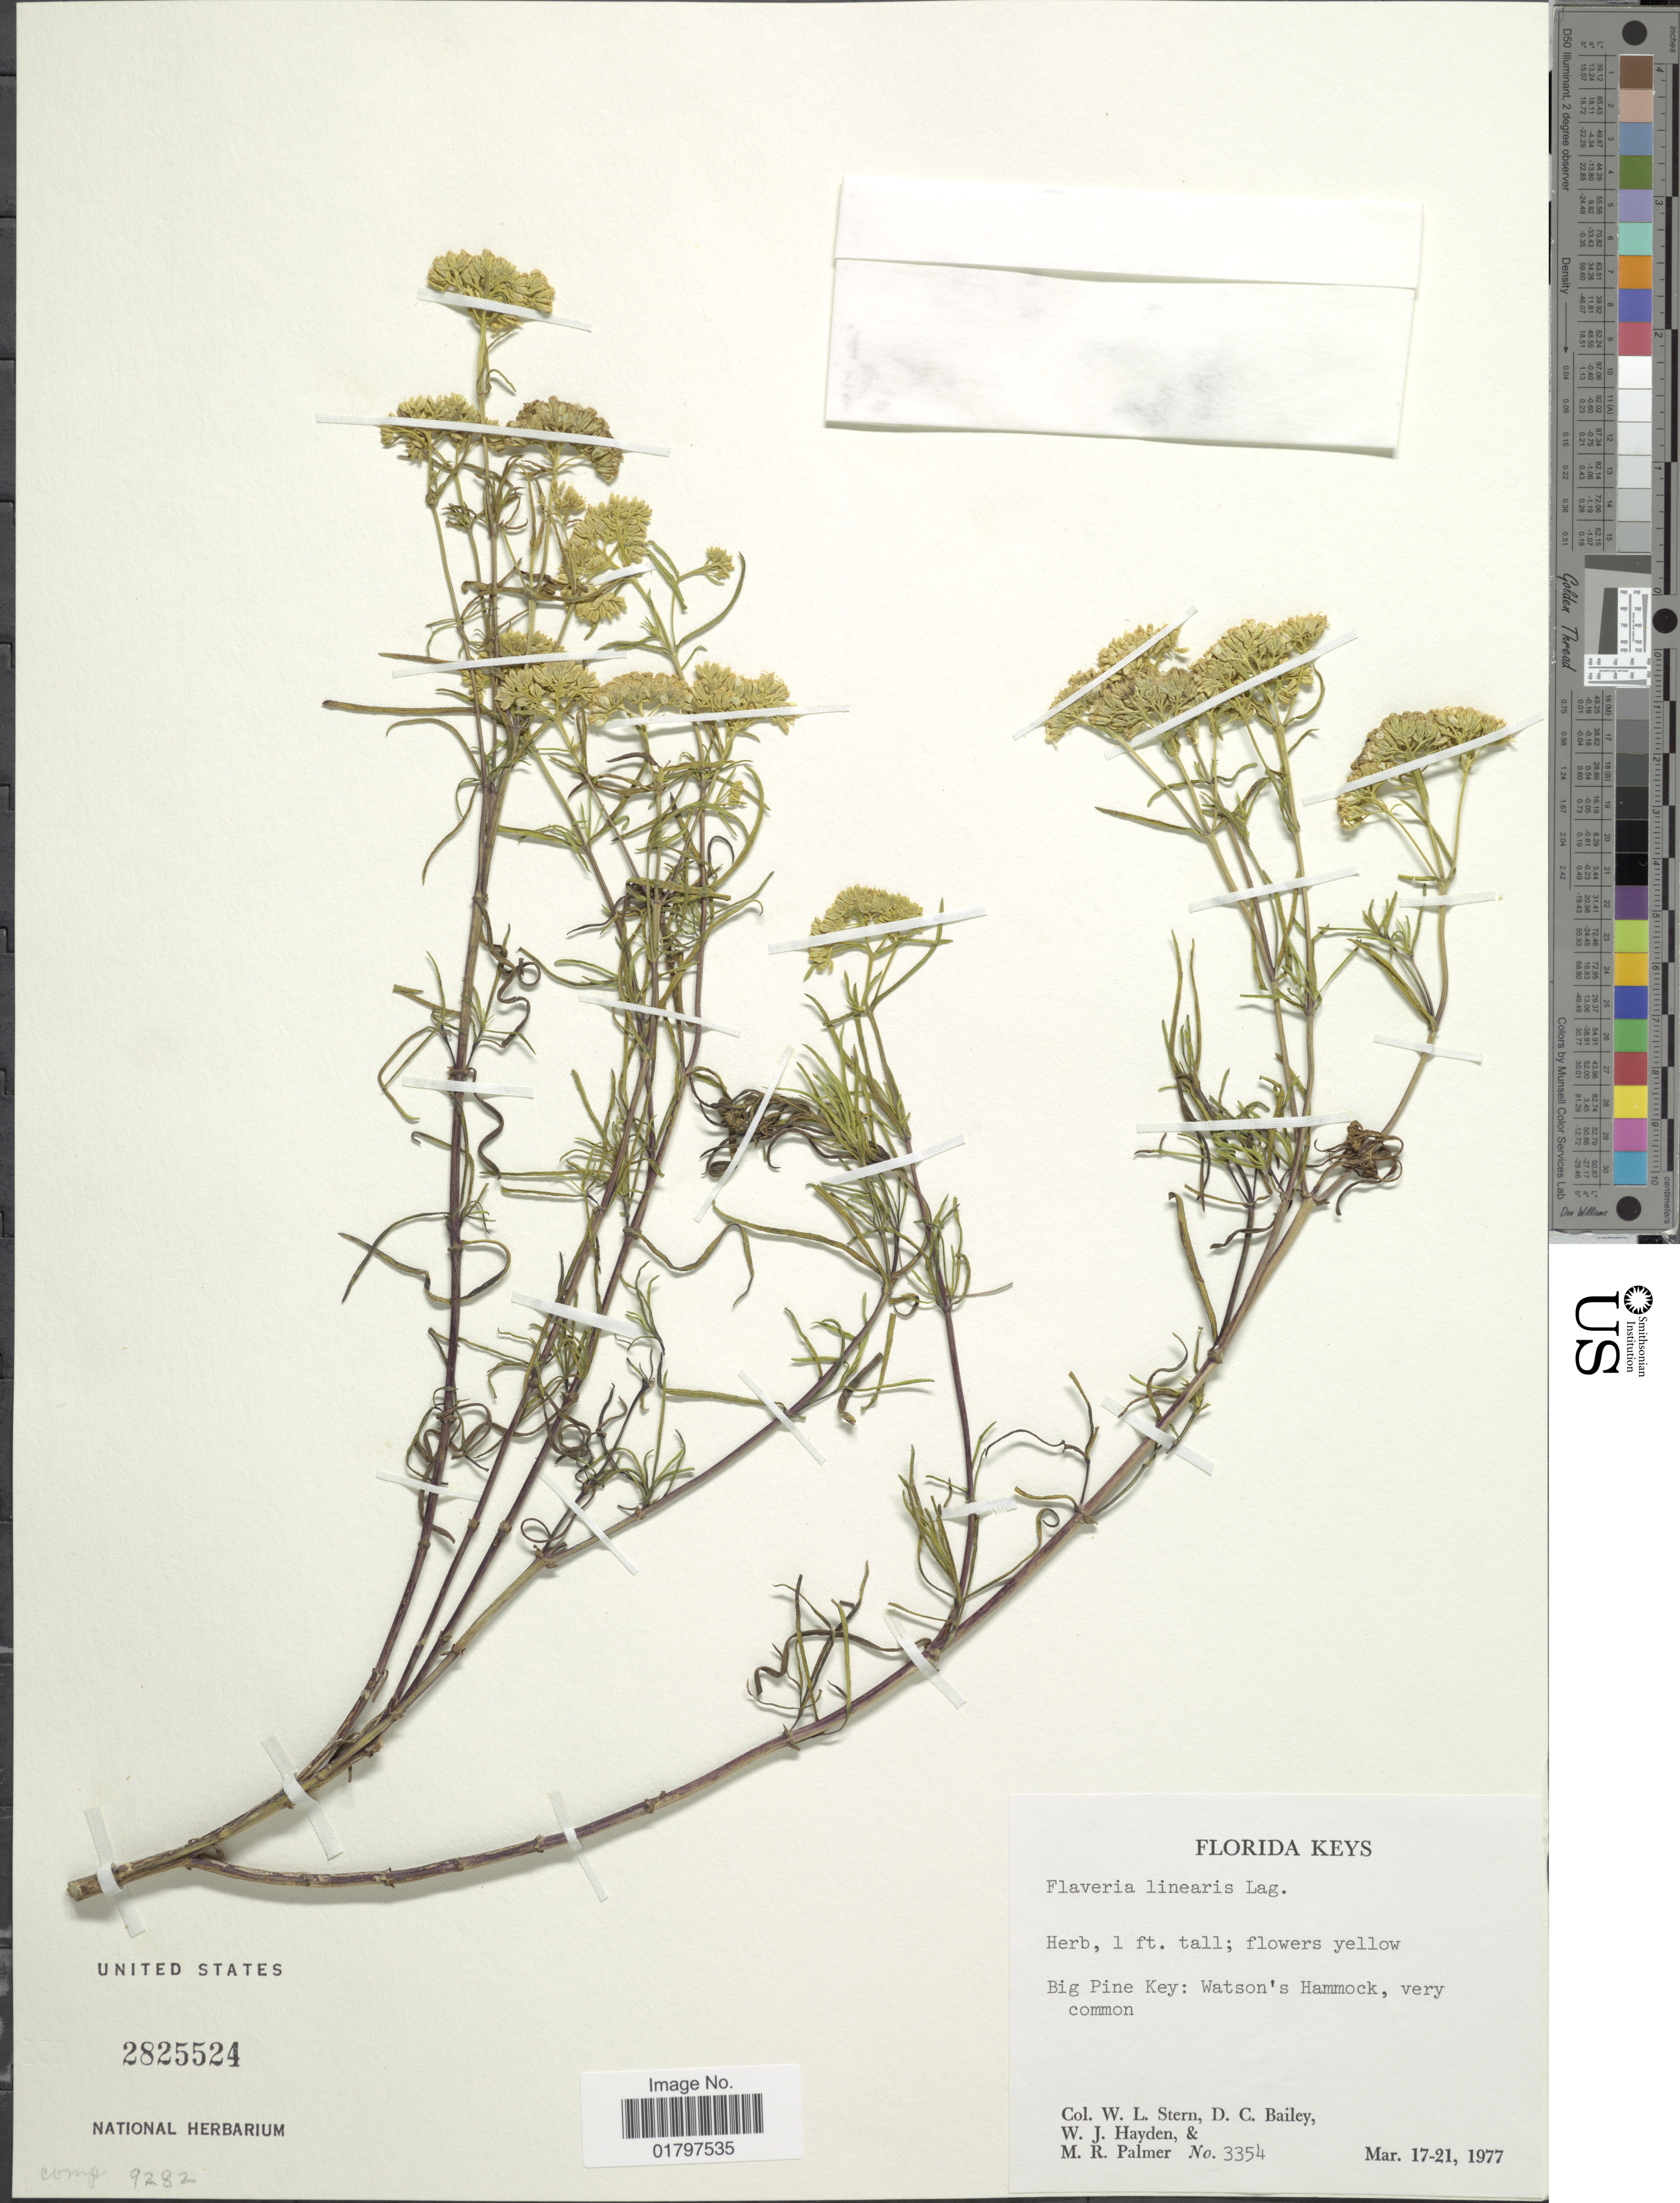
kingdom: Plantae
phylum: Tracheophyta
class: Magnoliopsida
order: Asterales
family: Asteraceae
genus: Flaveria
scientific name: Flaveria linearis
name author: Lag.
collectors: W. L. Stern, D. C. Bailey, W. Hayden & M. R. Palmer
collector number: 3354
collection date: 1977-03-17/1977-03-21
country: United States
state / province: Florida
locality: Florida Keys. Big Pine Key: Watson's Hammock, very common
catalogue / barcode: US 2825524